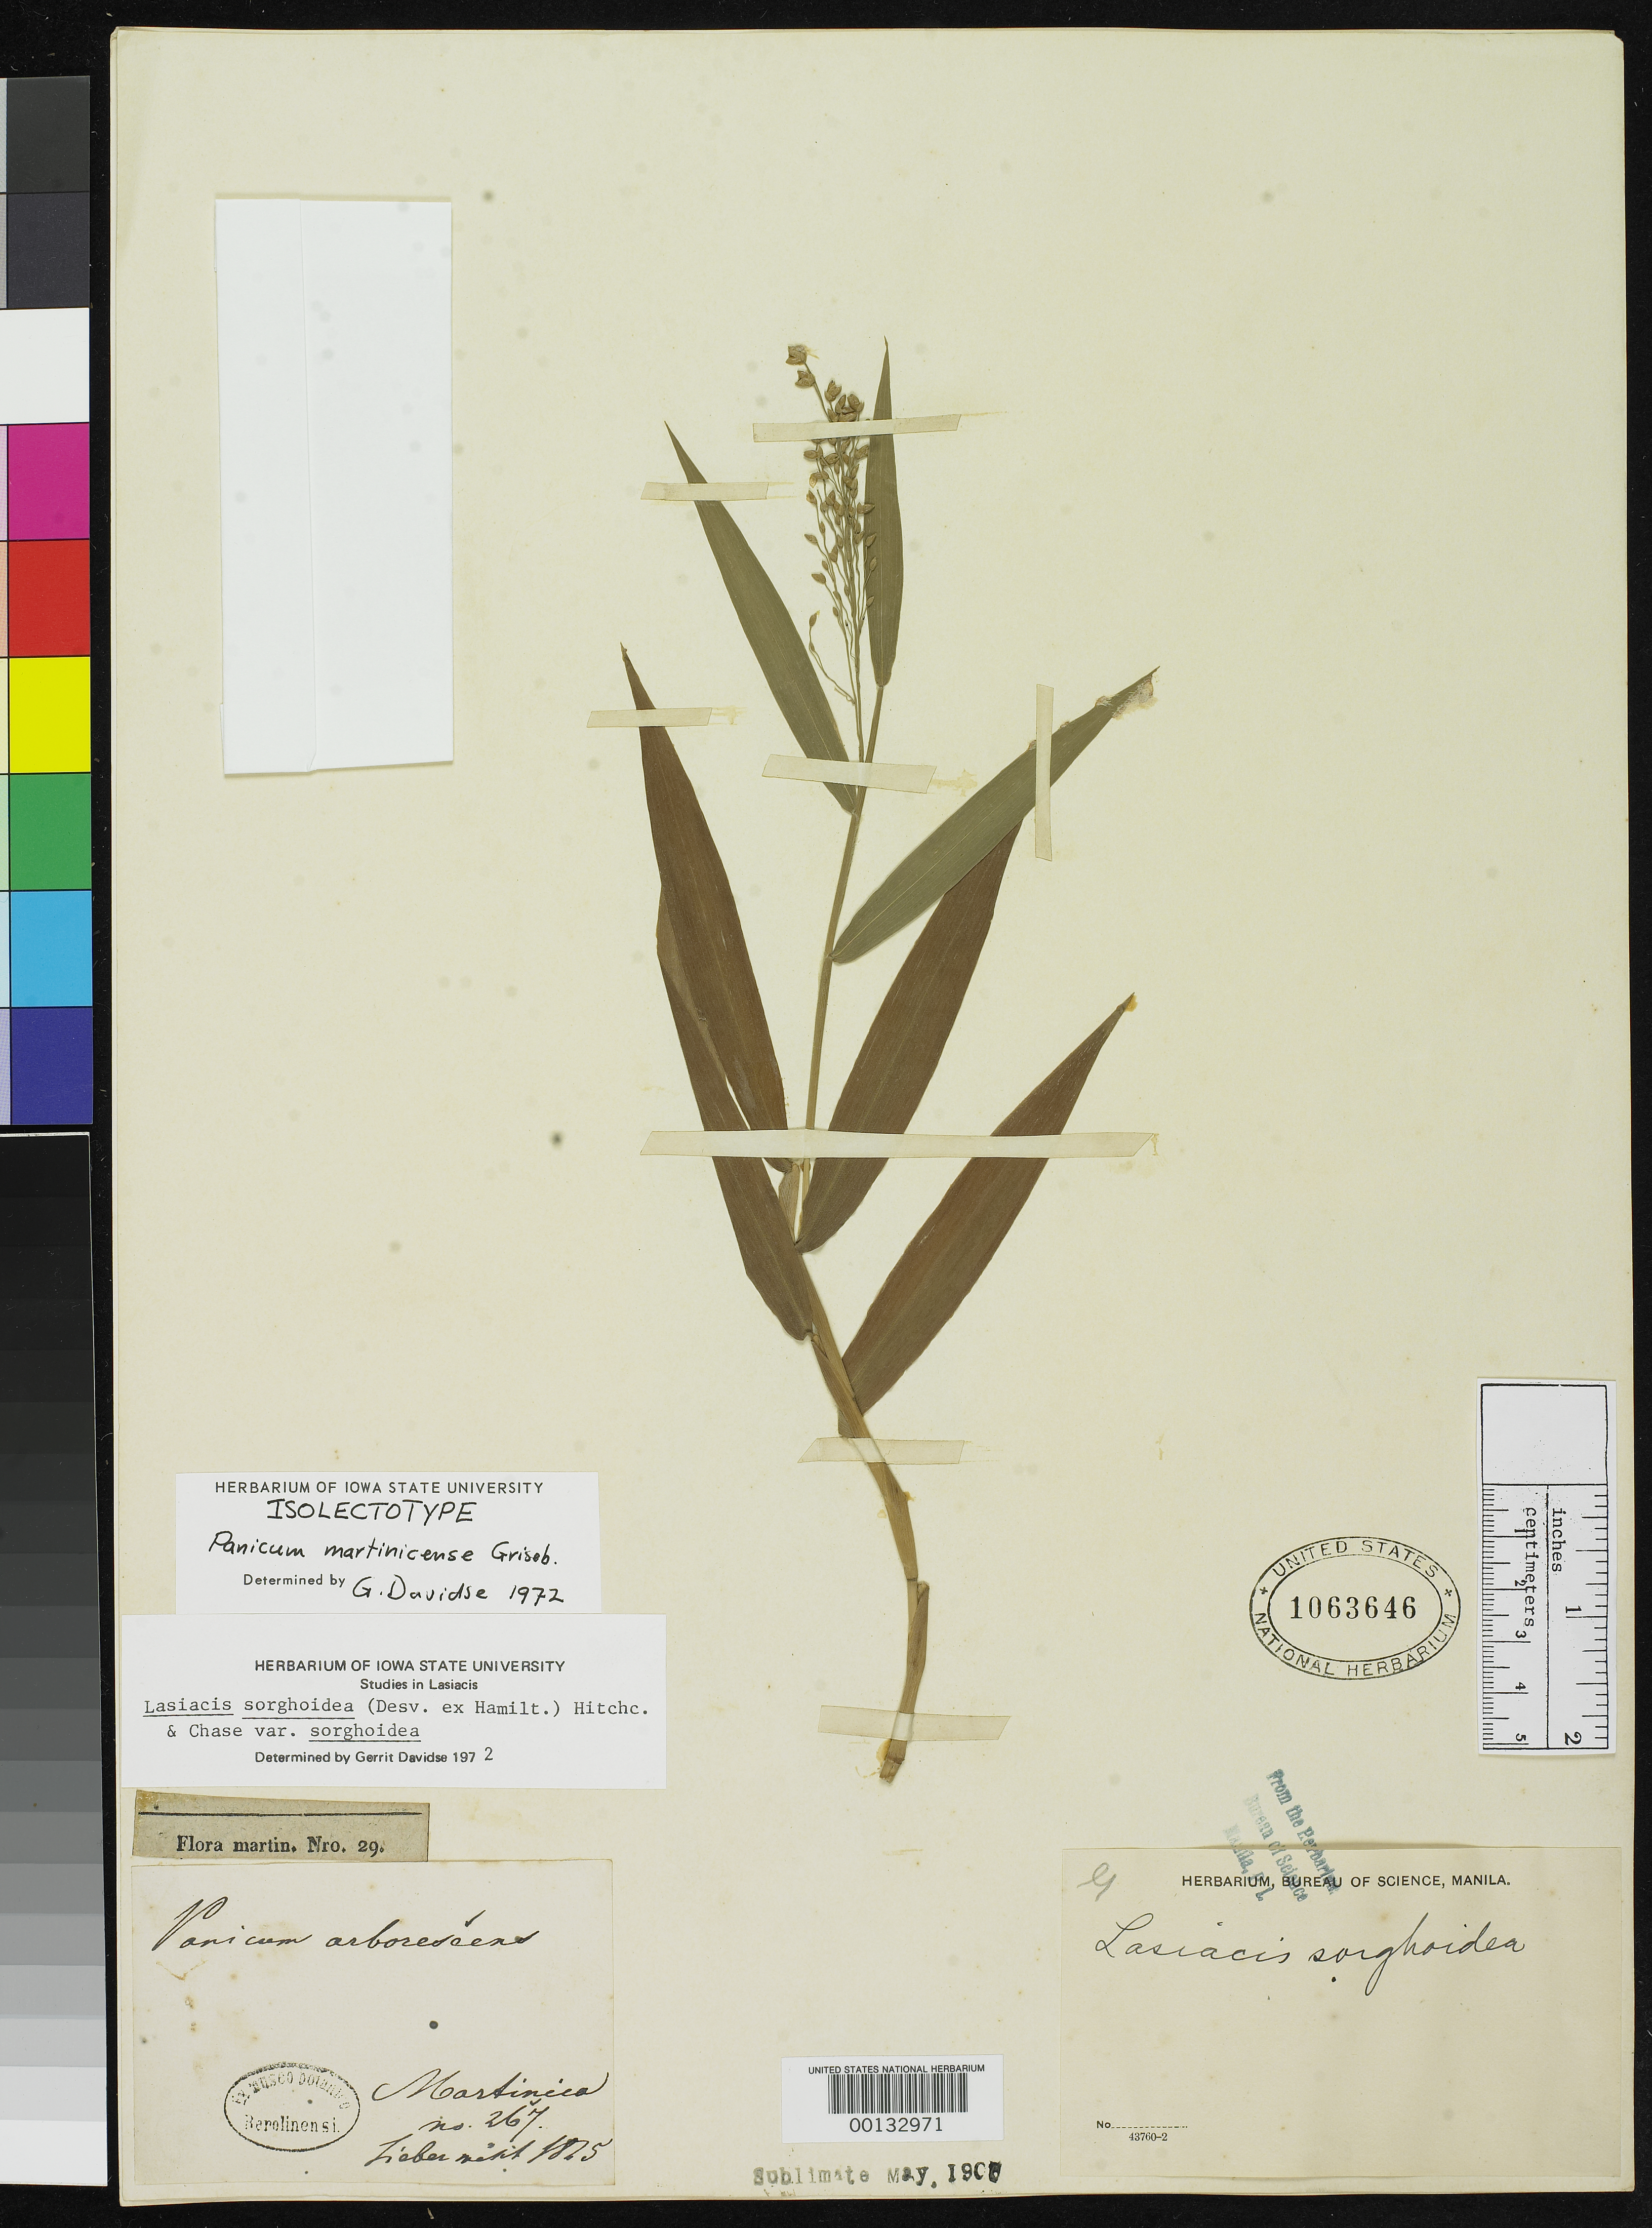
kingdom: Plantae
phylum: Tracheophyta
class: Liliopsida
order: Poales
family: Poaceae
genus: Panicum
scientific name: Panicum martinicense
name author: Griseb.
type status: Isolectotype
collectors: F. W. Sieber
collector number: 267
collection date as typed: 18-5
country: Martinique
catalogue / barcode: US 1063646